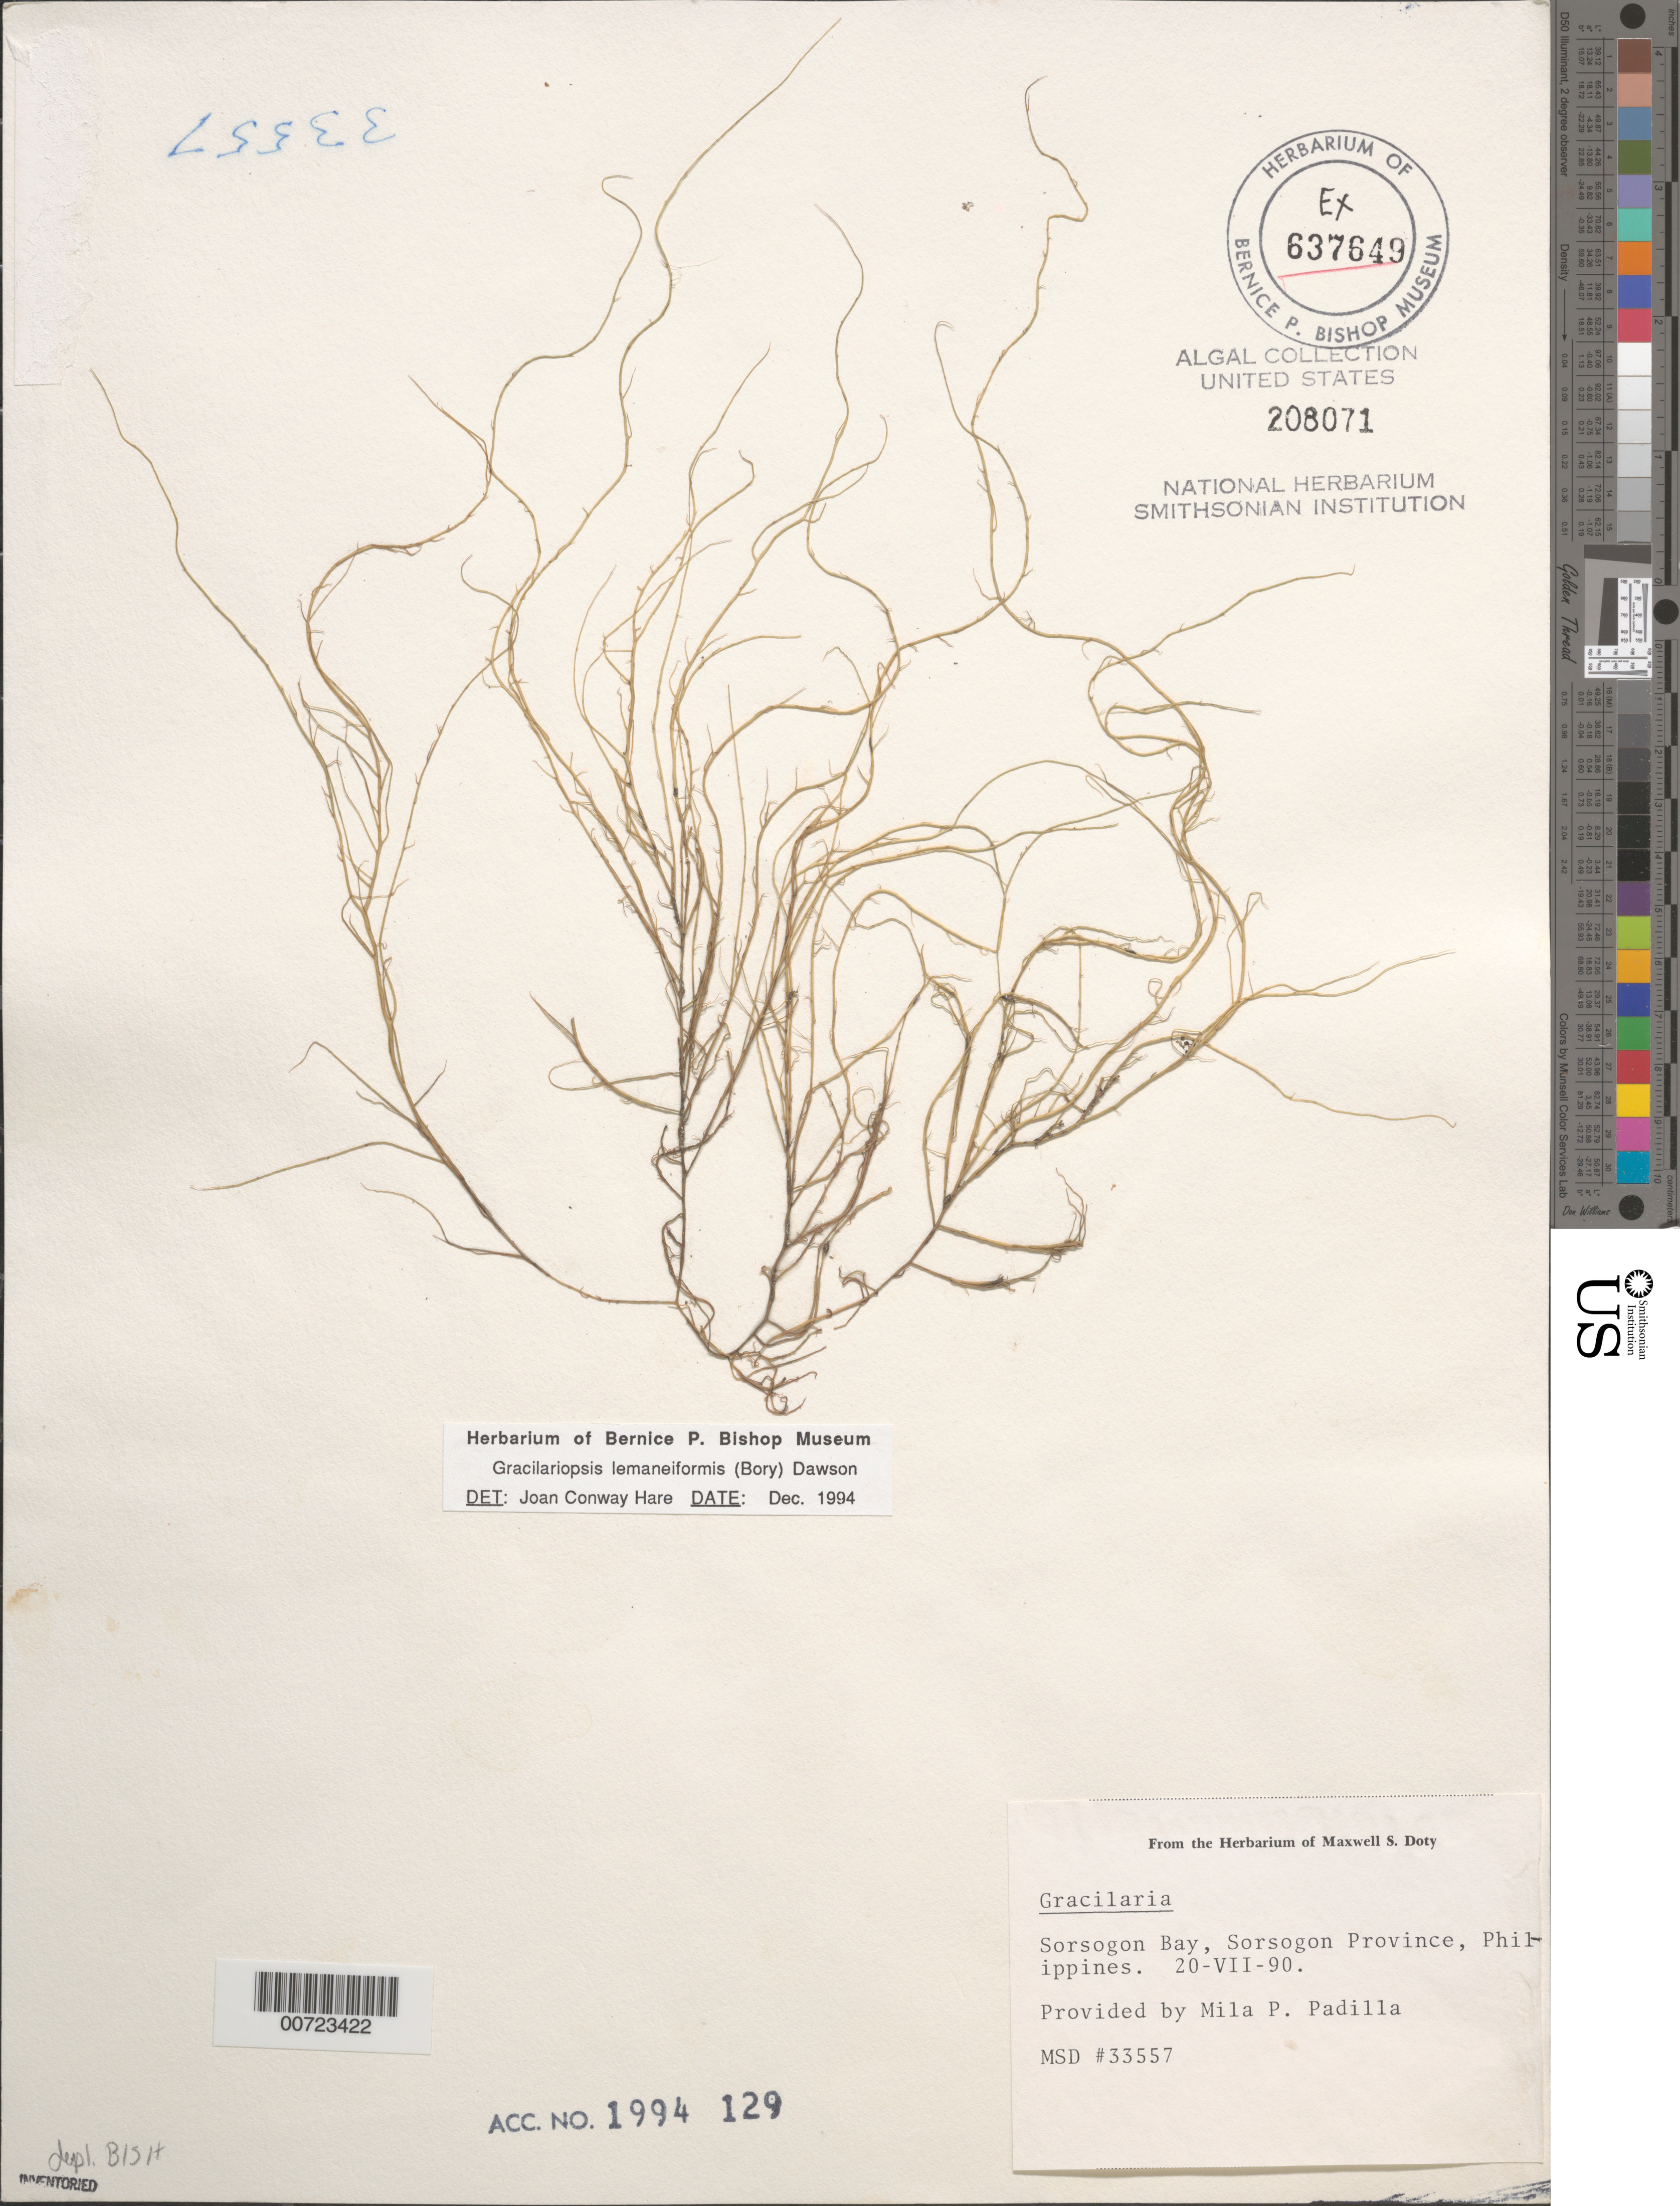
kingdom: Plantae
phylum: Rhodophyta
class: Florideophyceae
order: Gracilariales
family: Gracilariaceae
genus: Gracilariopsis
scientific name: Gracilariopsis lemaneiformis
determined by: Hare, Joan Conway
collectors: M. Padilla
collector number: MSD 33557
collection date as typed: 20 Jul 1990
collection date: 1990-07-20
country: Philippines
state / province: Bicol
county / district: Sorsogon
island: Luzon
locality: Sorsogon Bay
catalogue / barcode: US 208071